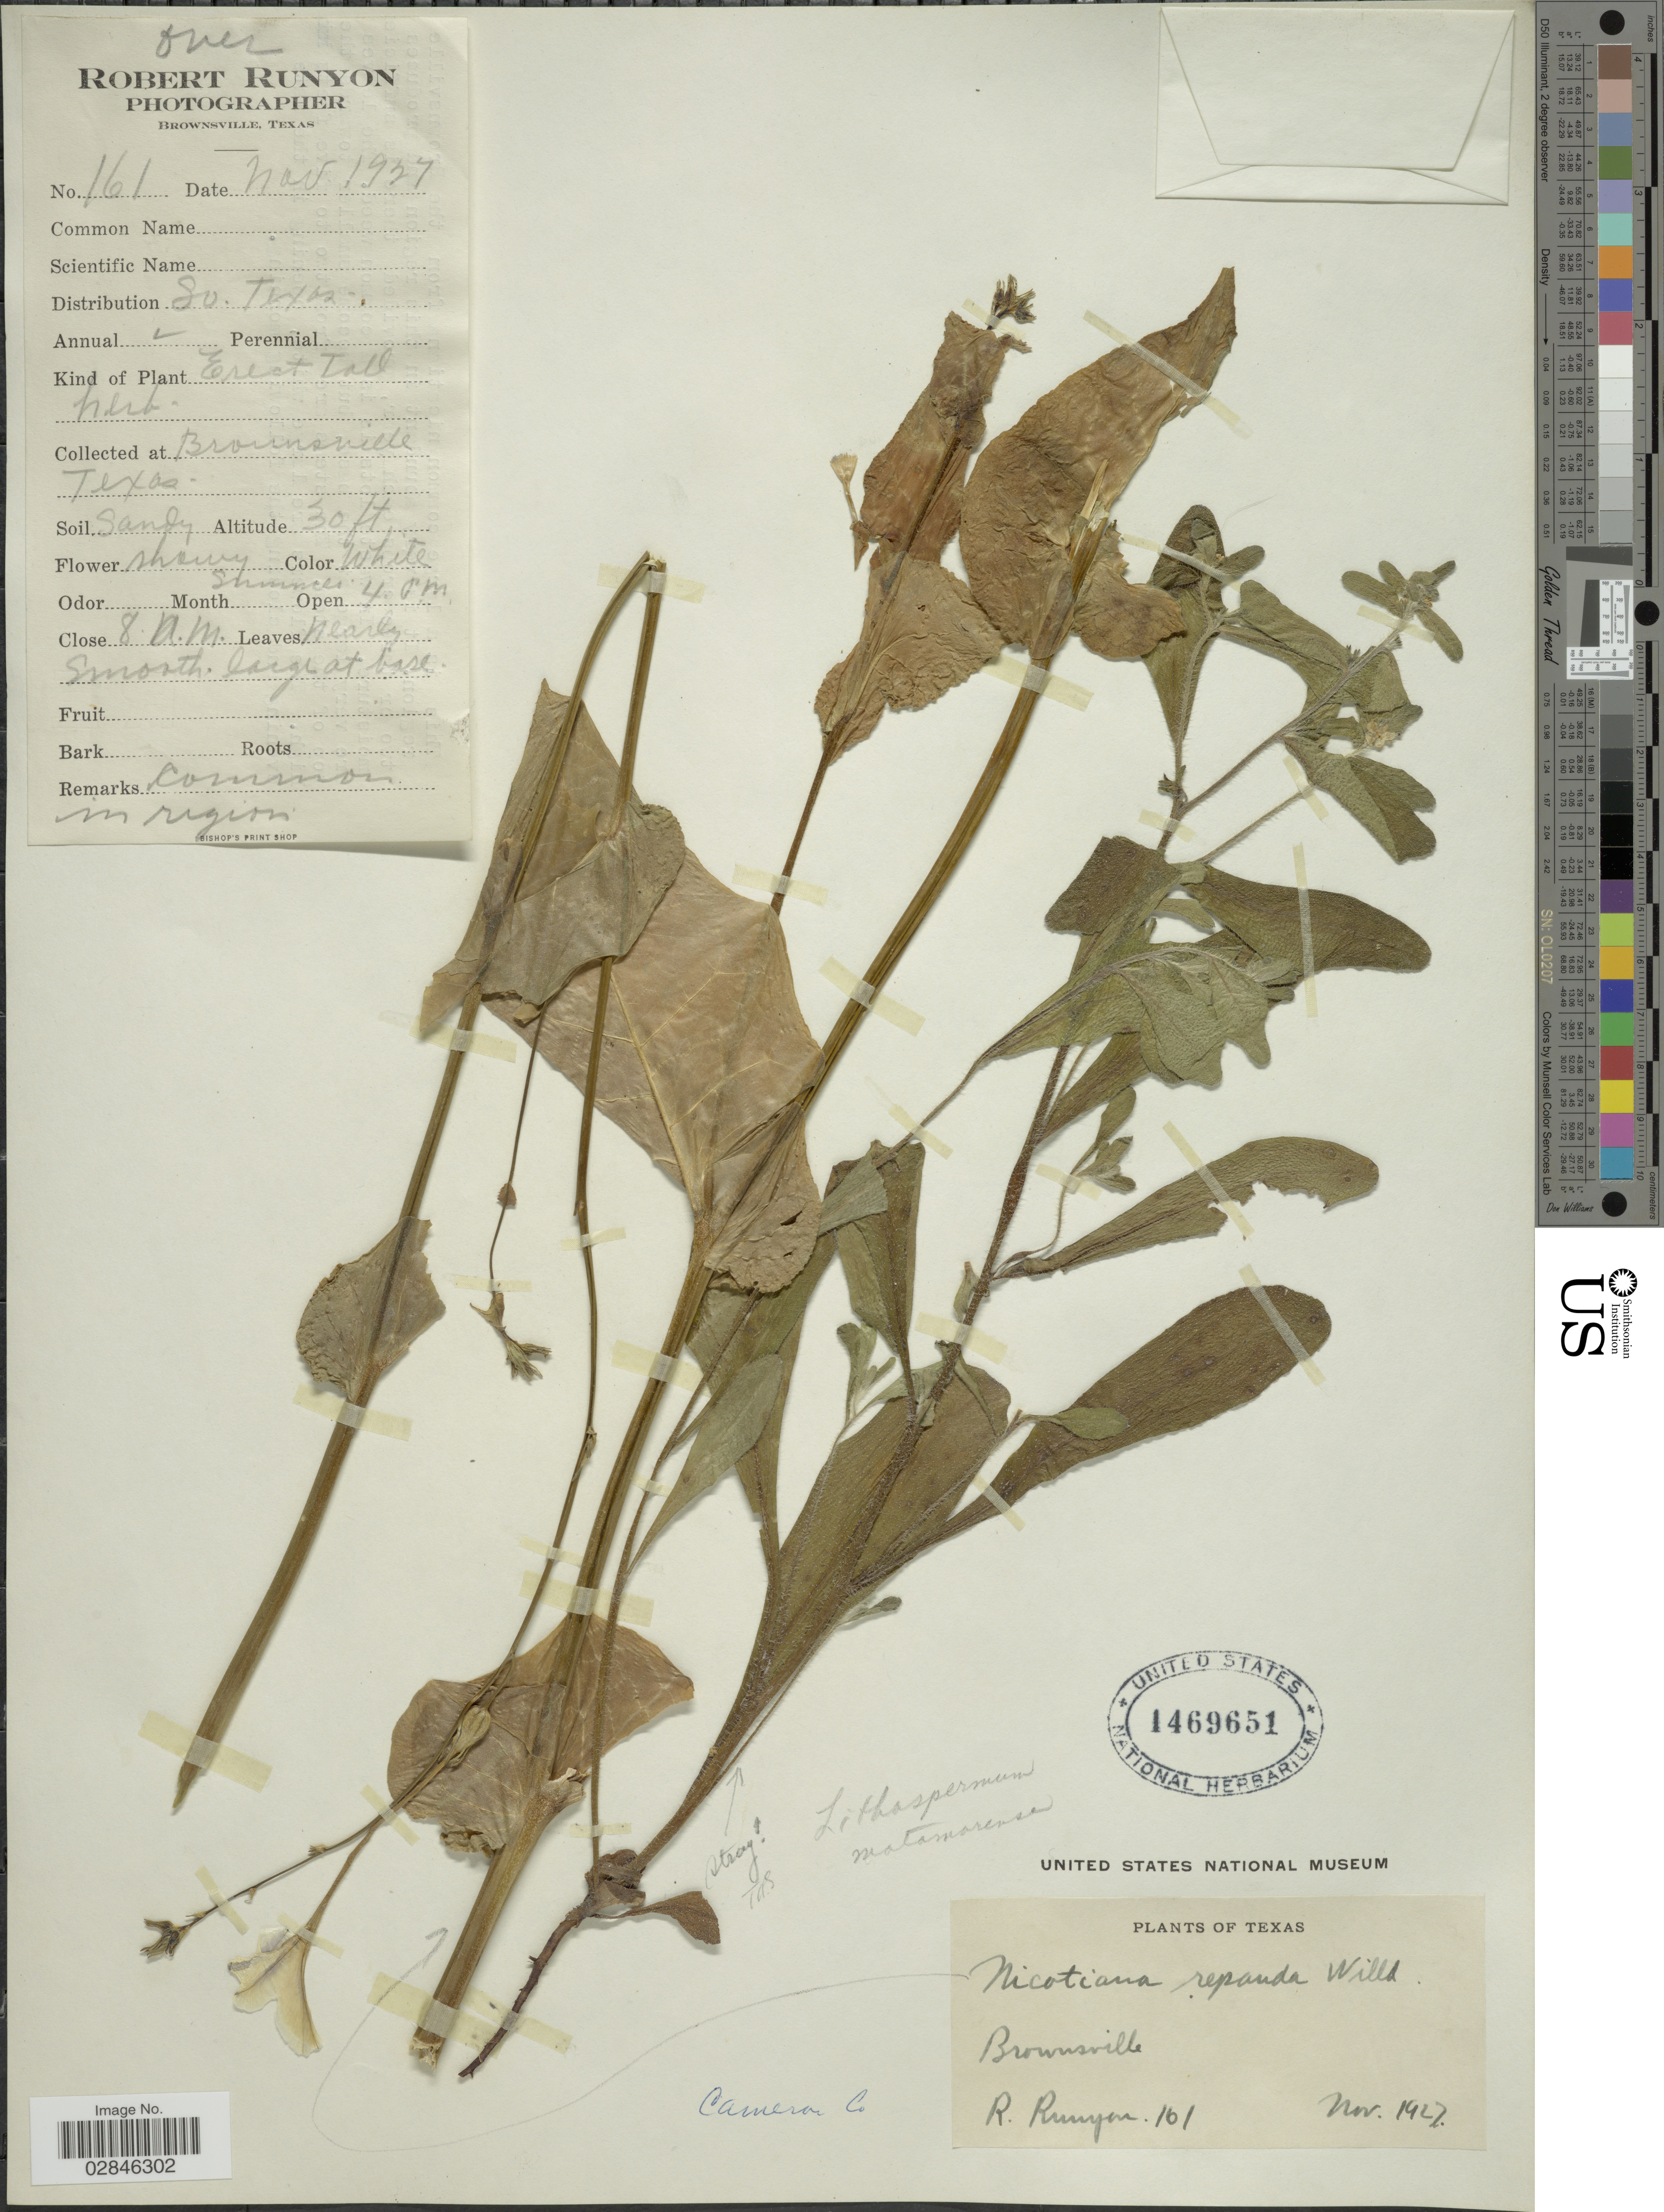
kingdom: Plantae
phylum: Tracheophyta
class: Magnoliopsida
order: Solanales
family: Solanaceae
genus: Nicotiana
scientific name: Nicotiana repanda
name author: Willd. ex Lehm.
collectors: R. Runyon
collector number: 161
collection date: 1927-11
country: United States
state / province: Texas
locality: Brownsville. Cameron Co.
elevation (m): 9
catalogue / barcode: US 1469651